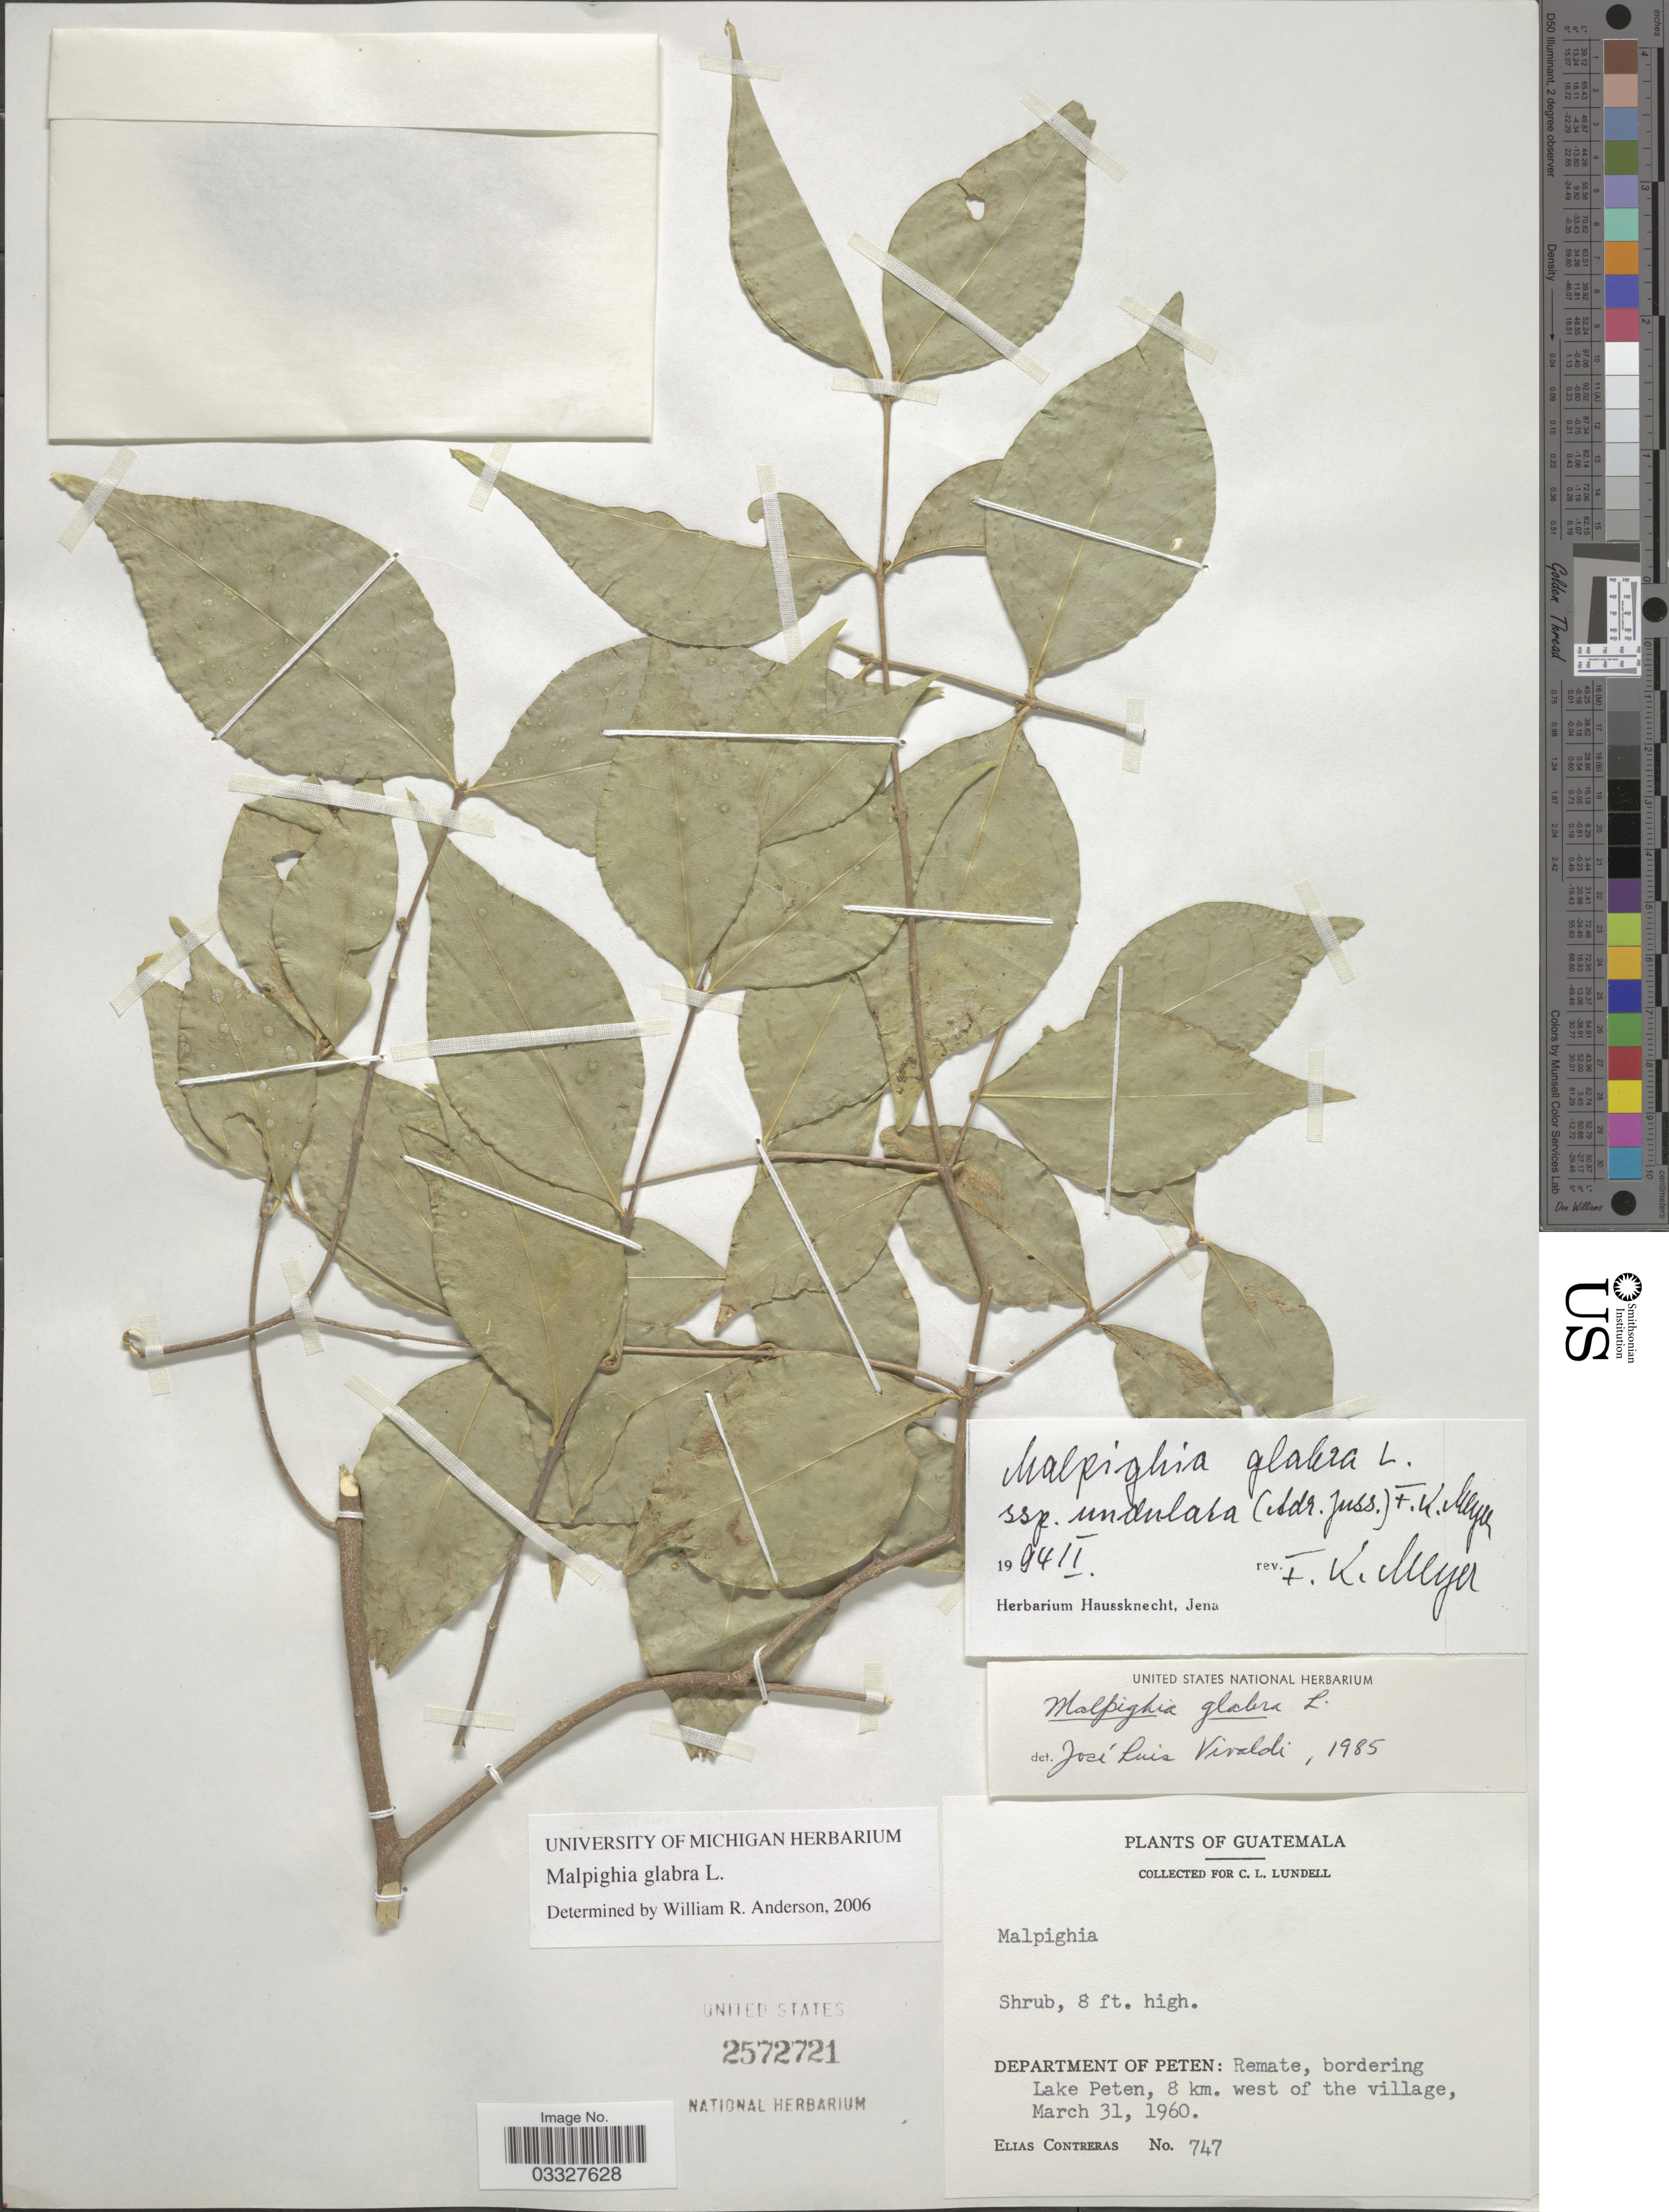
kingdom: Plantae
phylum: Tracheophyta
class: Magnoliopsida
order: Malpighiales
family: Malpighiaceae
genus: Malpighia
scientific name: Malpighia glabra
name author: L.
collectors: E. Contreras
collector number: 747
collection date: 1960-03-31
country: Guatemala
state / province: El Petén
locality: Department of Peten: Remate, bordering Lake Peten, 8 km. west of the village.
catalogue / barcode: US 2572721